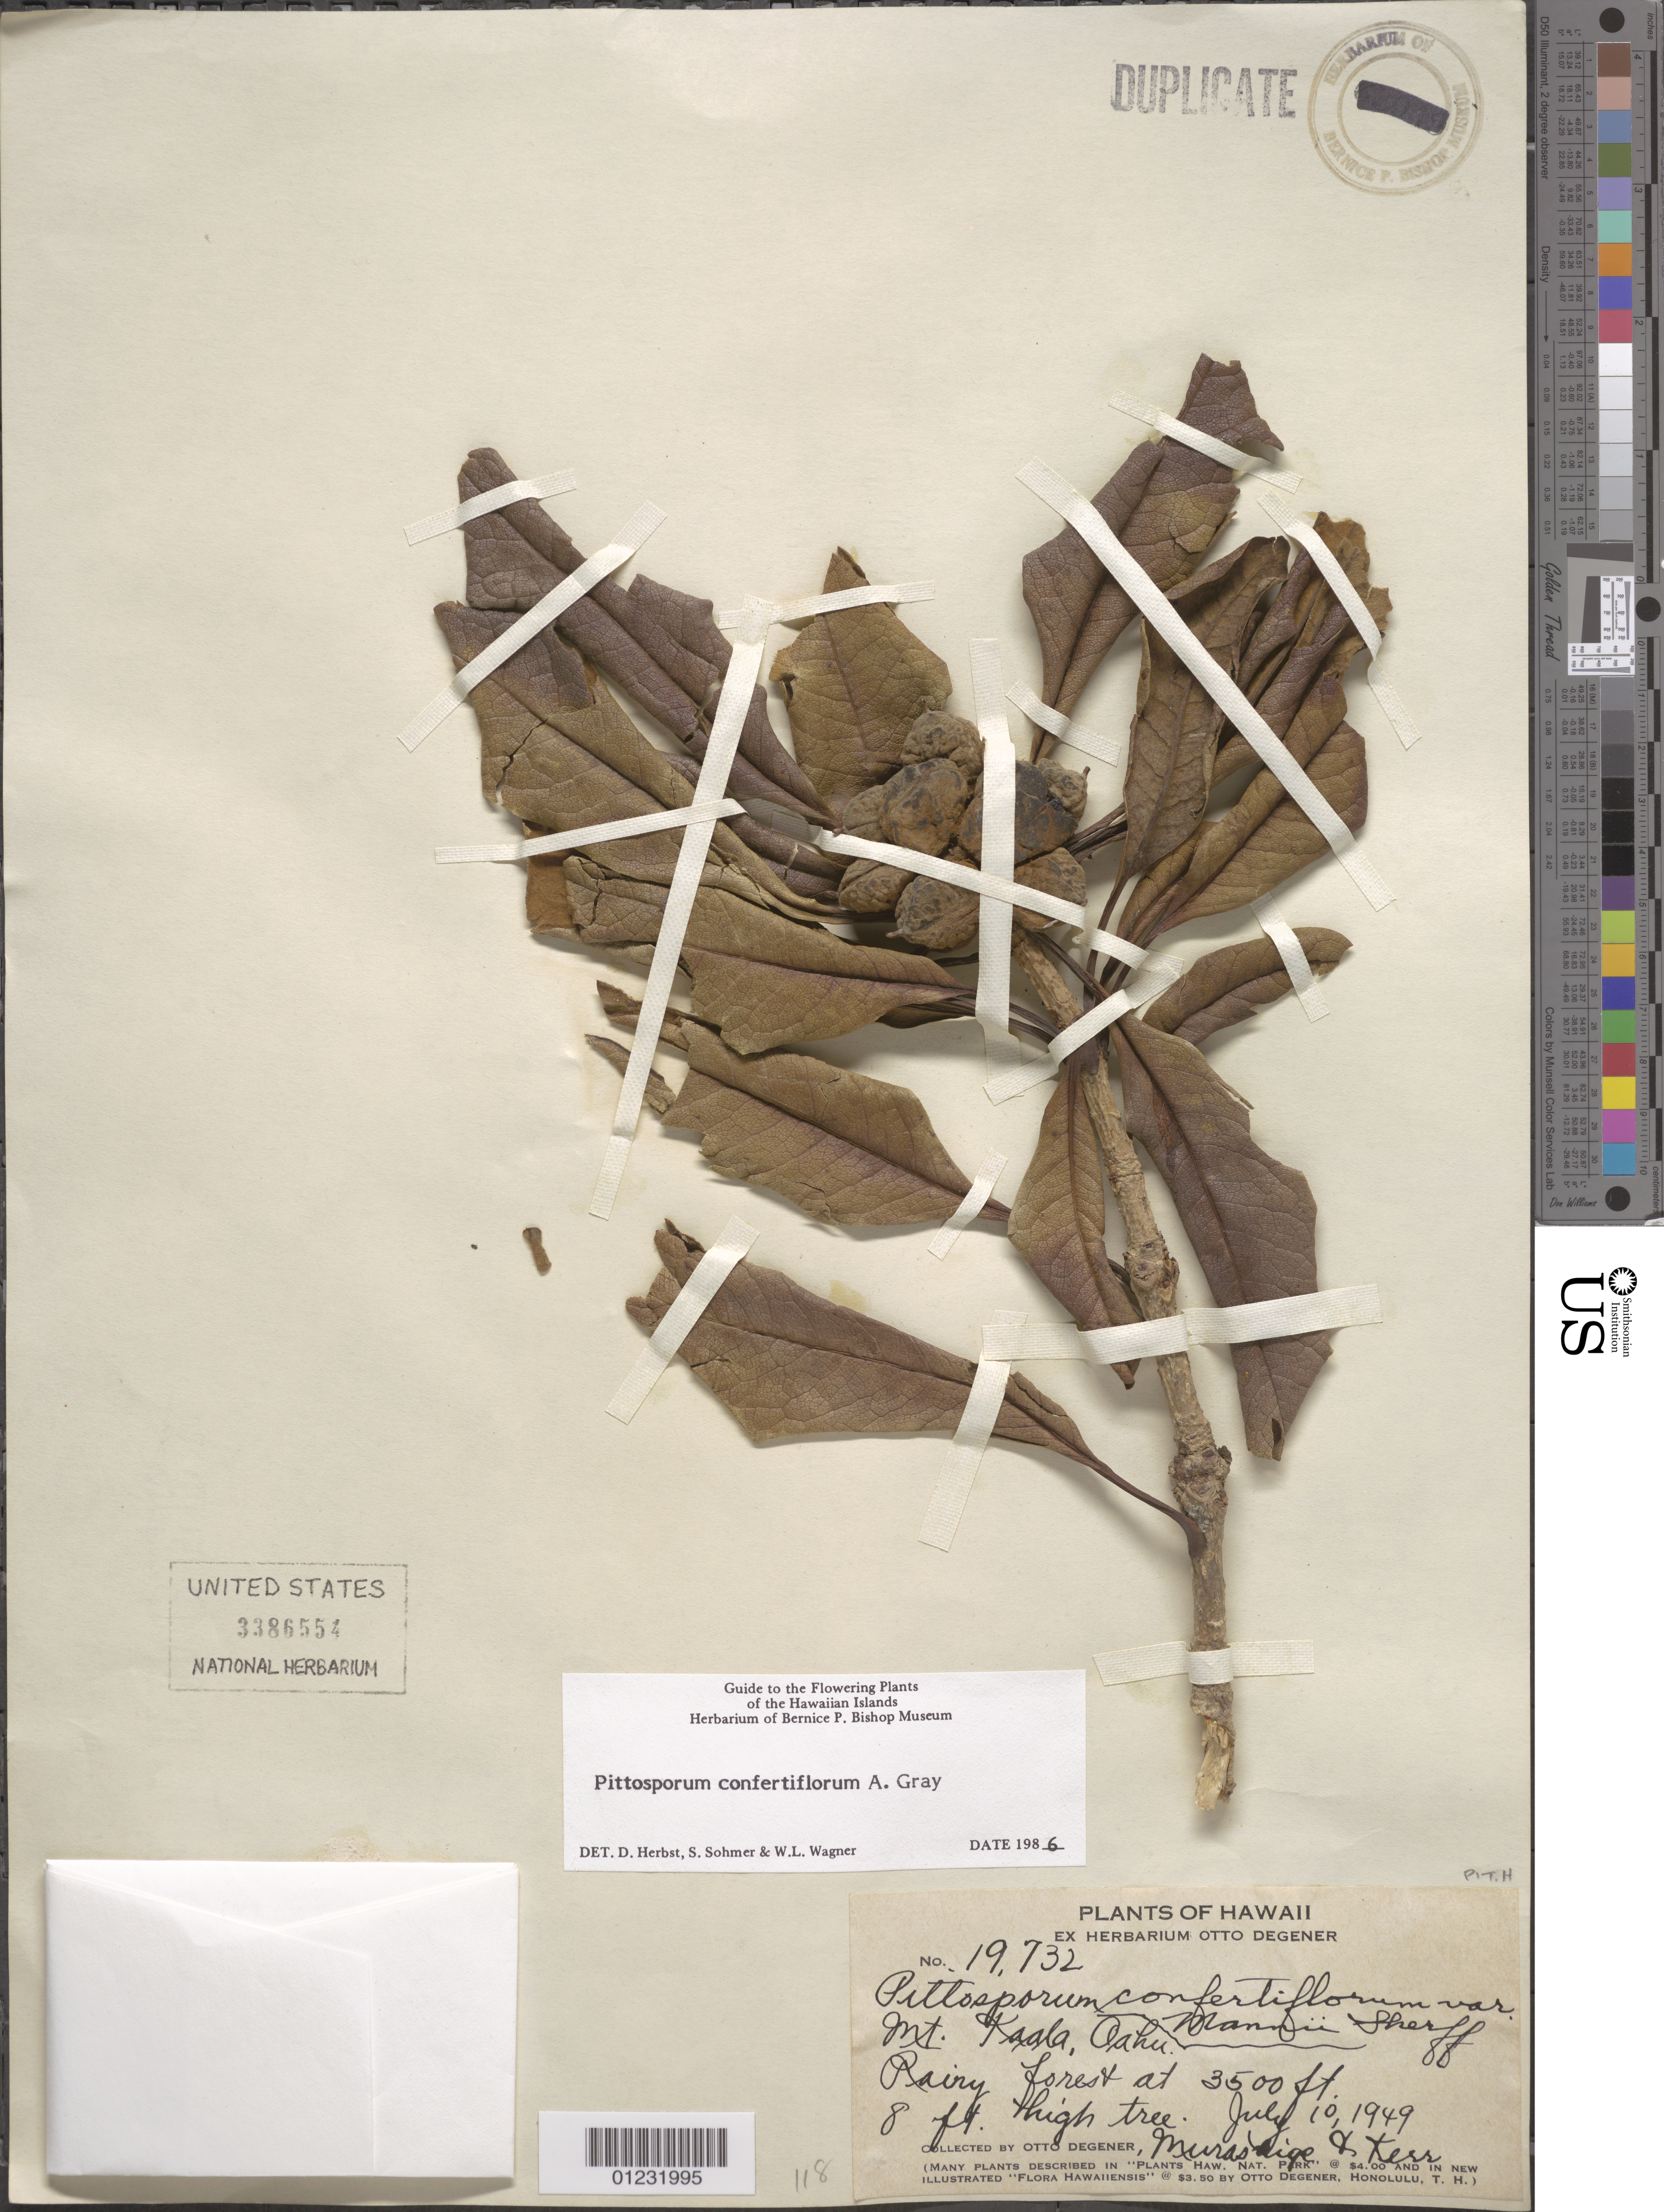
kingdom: Plantae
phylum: Tracheophyta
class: Magnoliopsida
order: Apiales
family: Pittosporaceae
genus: Pittosporum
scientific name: Pittosporum confertiflorum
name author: A. Gray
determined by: Herbst, D. R.; Sohmer, S. H.; Wagner, W. L.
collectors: O. Degener, Murashige & Kerr, --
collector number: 19732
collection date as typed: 10 Jul 1949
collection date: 1949-07-10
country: United States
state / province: Hawaii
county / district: Honolulu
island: Oahu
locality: Mt Kaala.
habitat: Rainy forest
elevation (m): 1067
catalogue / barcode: US 3386554